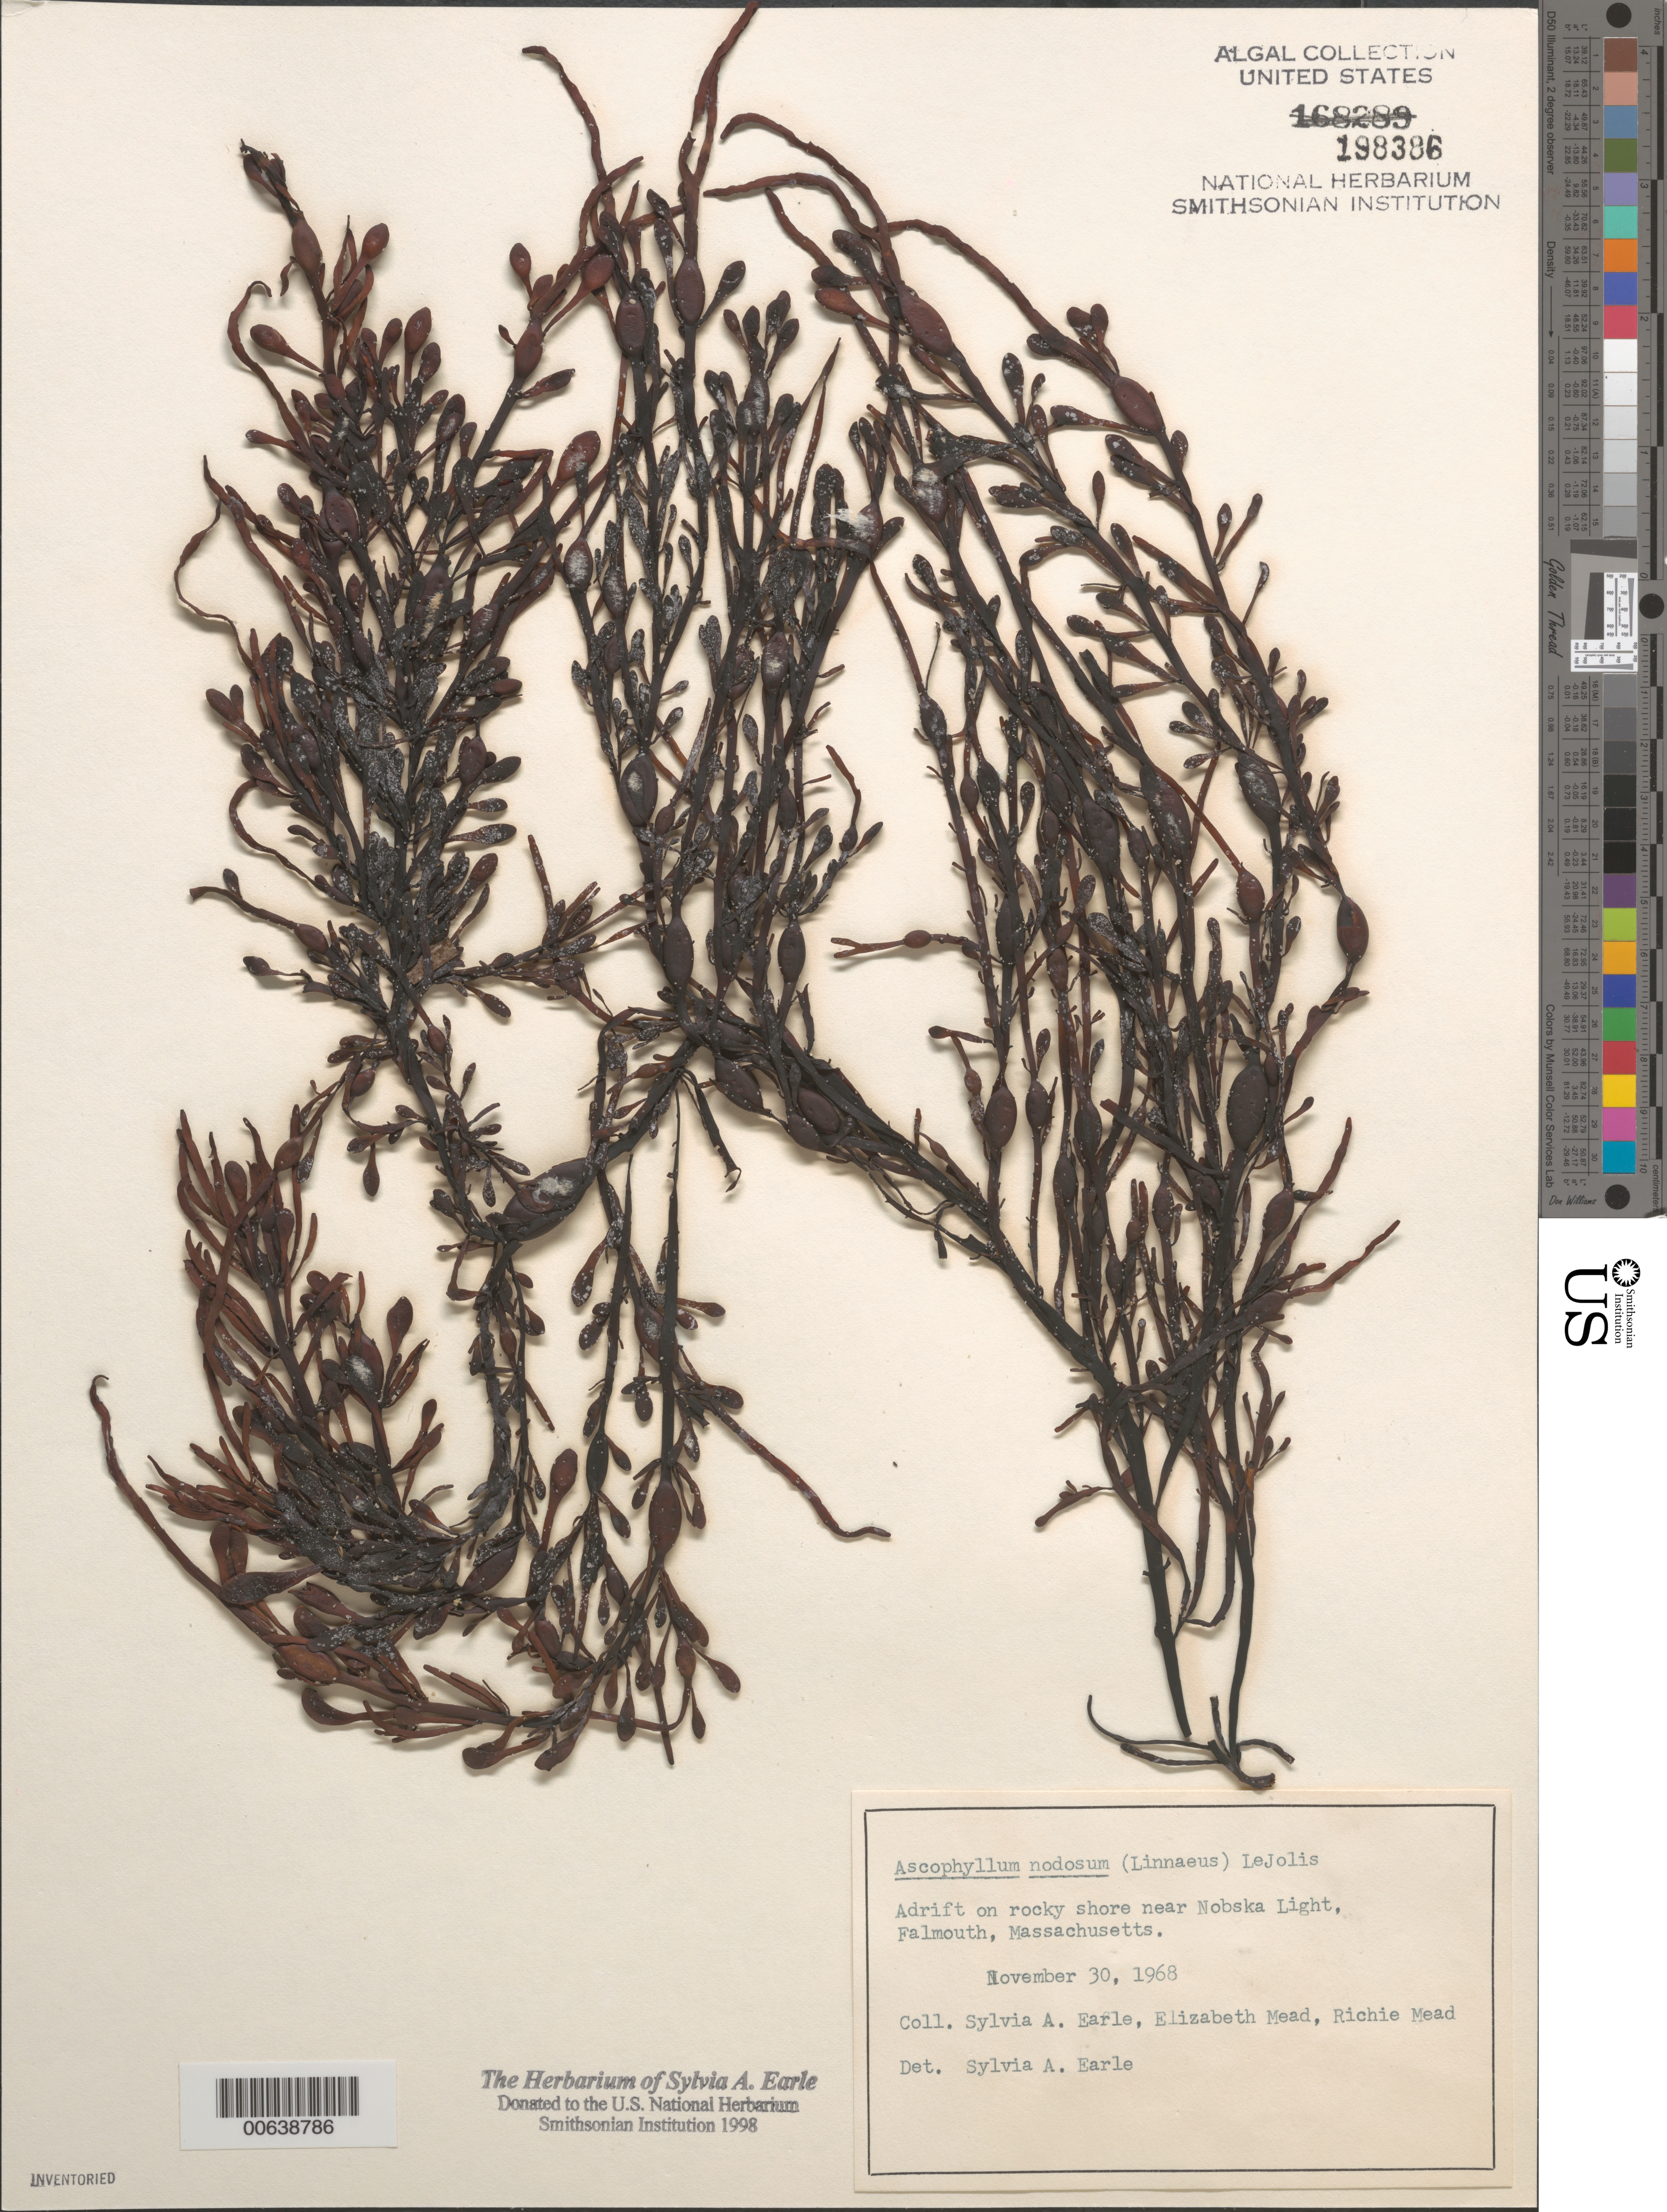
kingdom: Chromista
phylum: Ochrophyta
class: Phaeophyceae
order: Fucales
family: Fucaceae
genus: Ascophyllum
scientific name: Ascophyllum nodosum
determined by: Earle, S. A.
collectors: S. A. Earle, E. Mead & R. Mead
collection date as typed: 30 Nov 1968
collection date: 1968-11-30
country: United States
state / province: Massachusetts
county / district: Barnstable County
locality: Falmouth, near Nobska Light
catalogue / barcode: US 198386